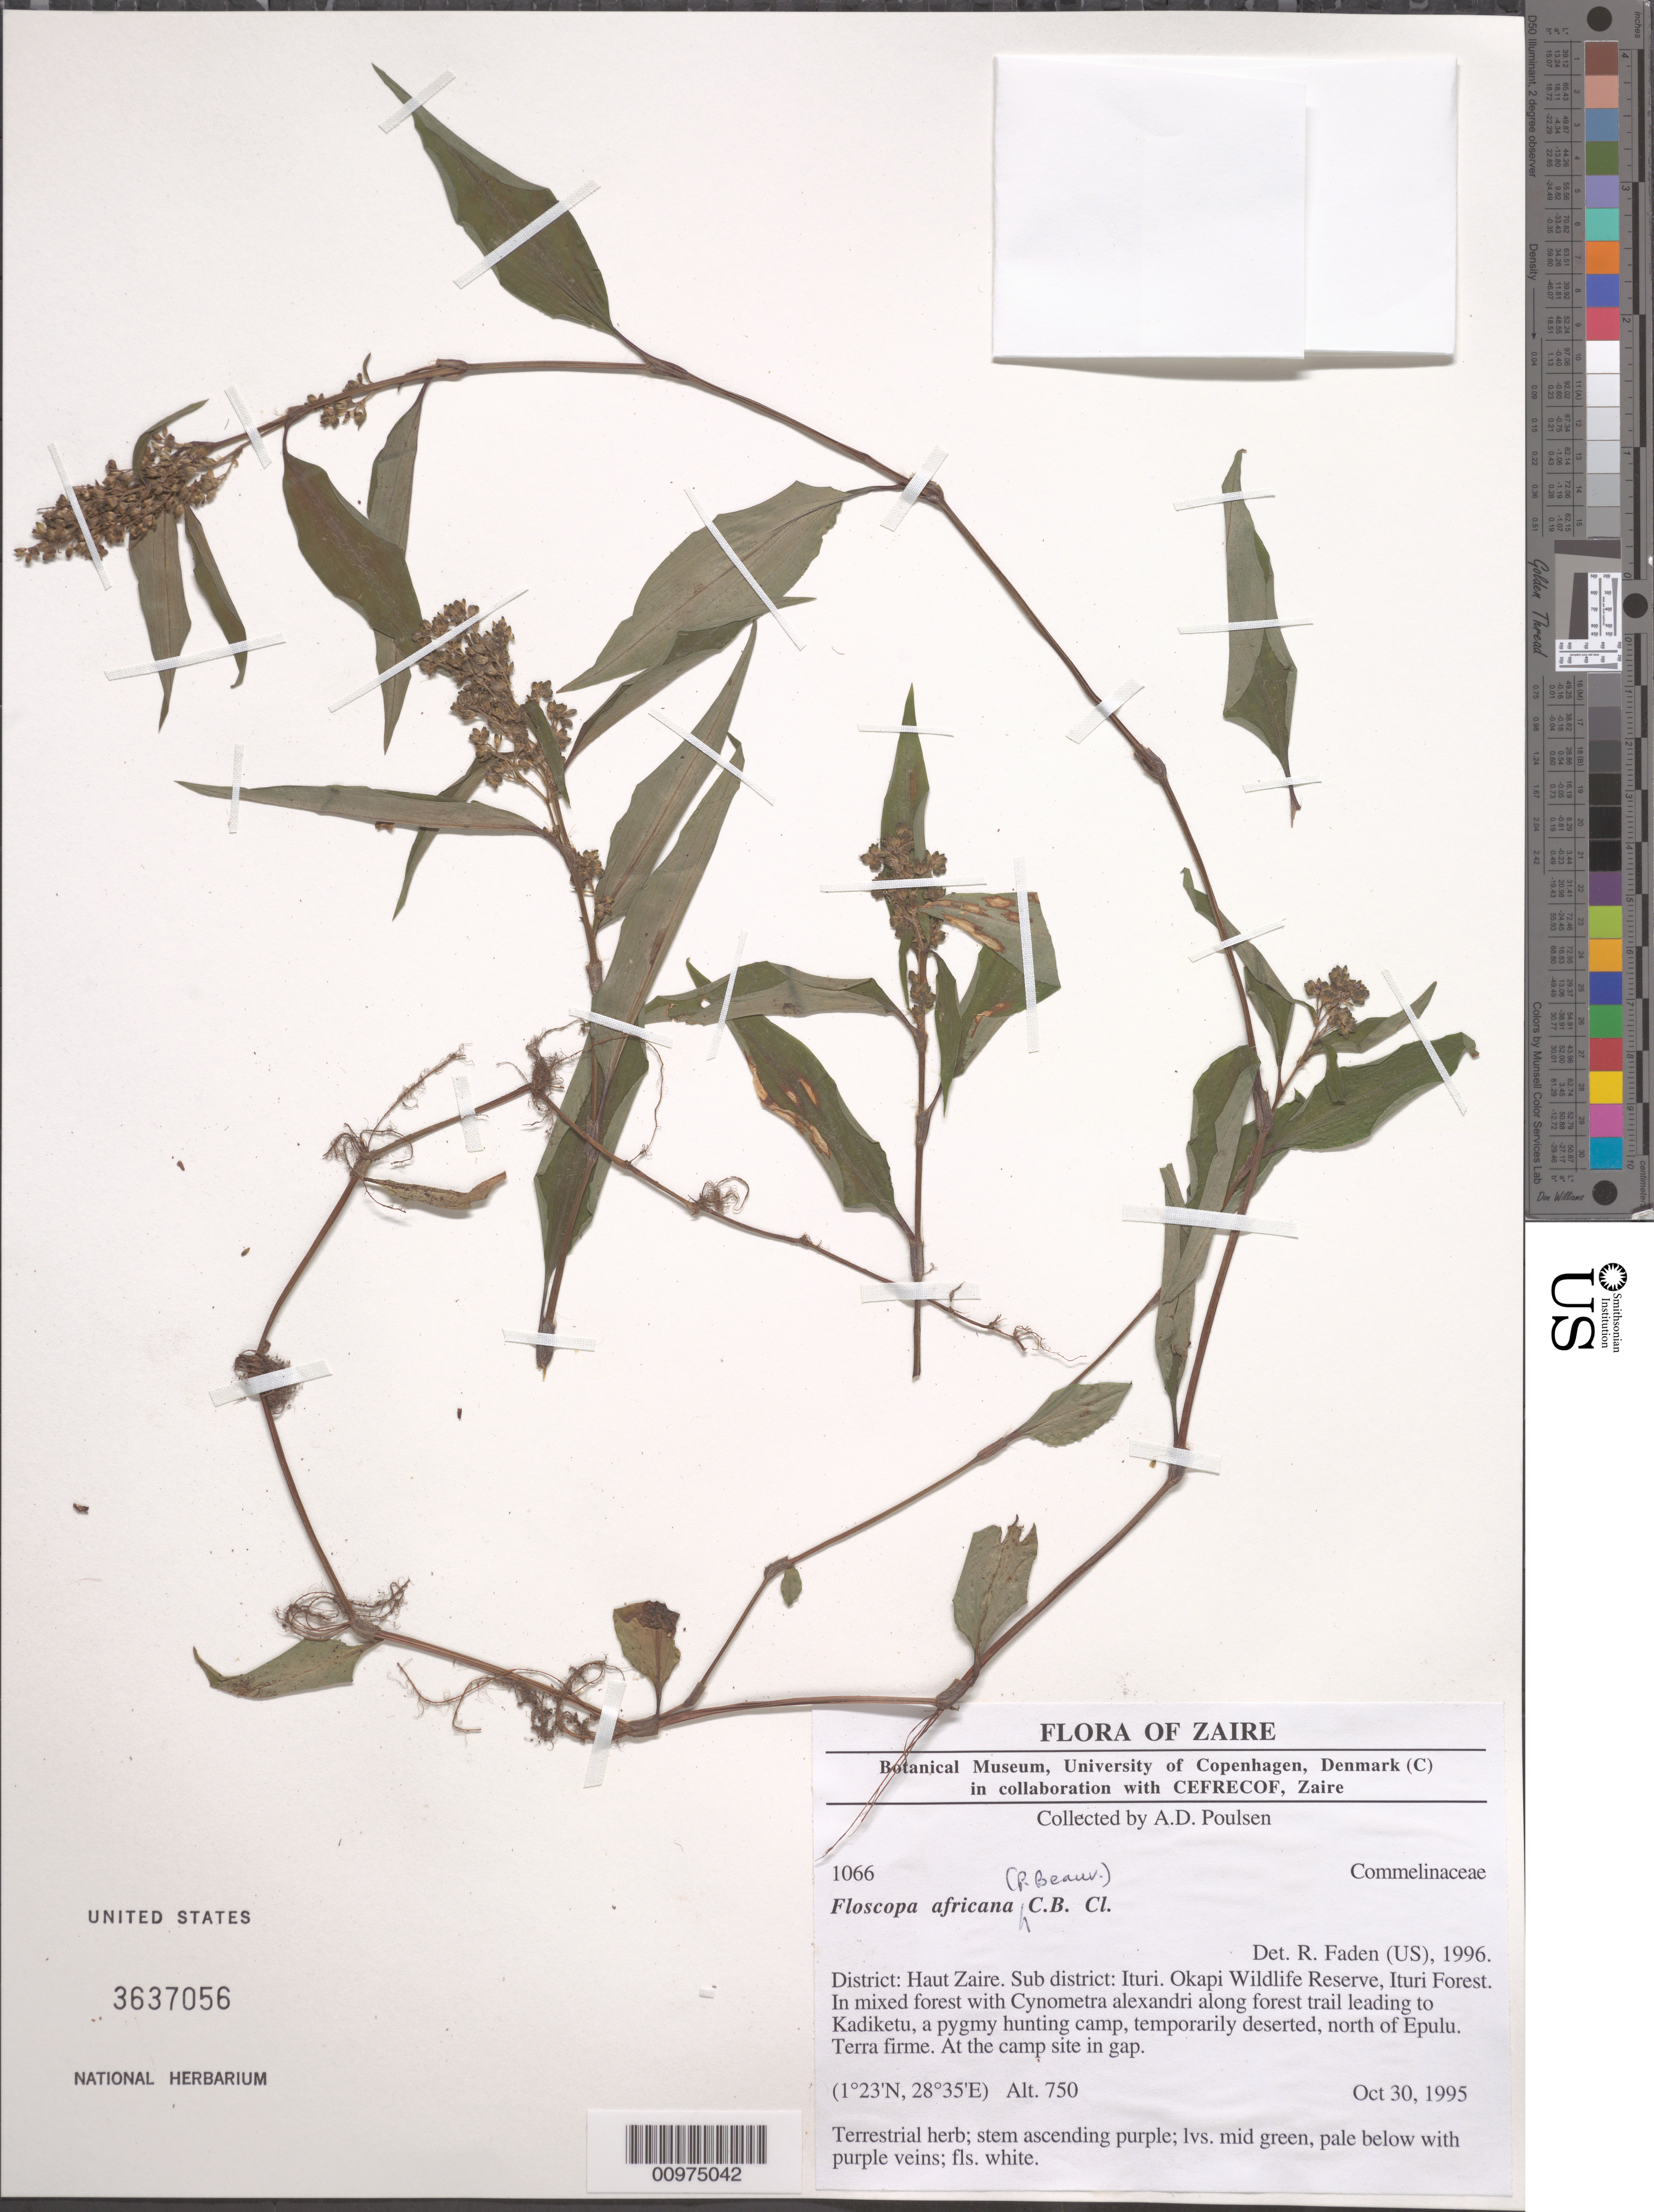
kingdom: Plantae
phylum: Tracheophyta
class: Liliopsida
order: Commelinales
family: Commelinaceae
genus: Floscopa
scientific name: Floscopa africana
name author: (P. Beauv.) C.B. Clarke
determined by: Faden, Robert B., (US), Smithsonian Institution - National Museum of Natural History (UNITED STATES)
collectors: A. Poulsen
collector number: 1066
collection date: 1995-10-30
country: Congo, Democratic Republic of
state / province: Nord-Kivu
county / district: Ituri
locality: Okapi Wildlife Reserve, Ituri Forest. In mixed forest with Cynometra alesxandri along forest trail leading to Kadiketu, a pygmy hunting camp, temporarily deserted, north of Epulu.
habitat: Terra firme. At the camp site in gap.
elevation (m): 750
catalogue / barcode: US 3637056